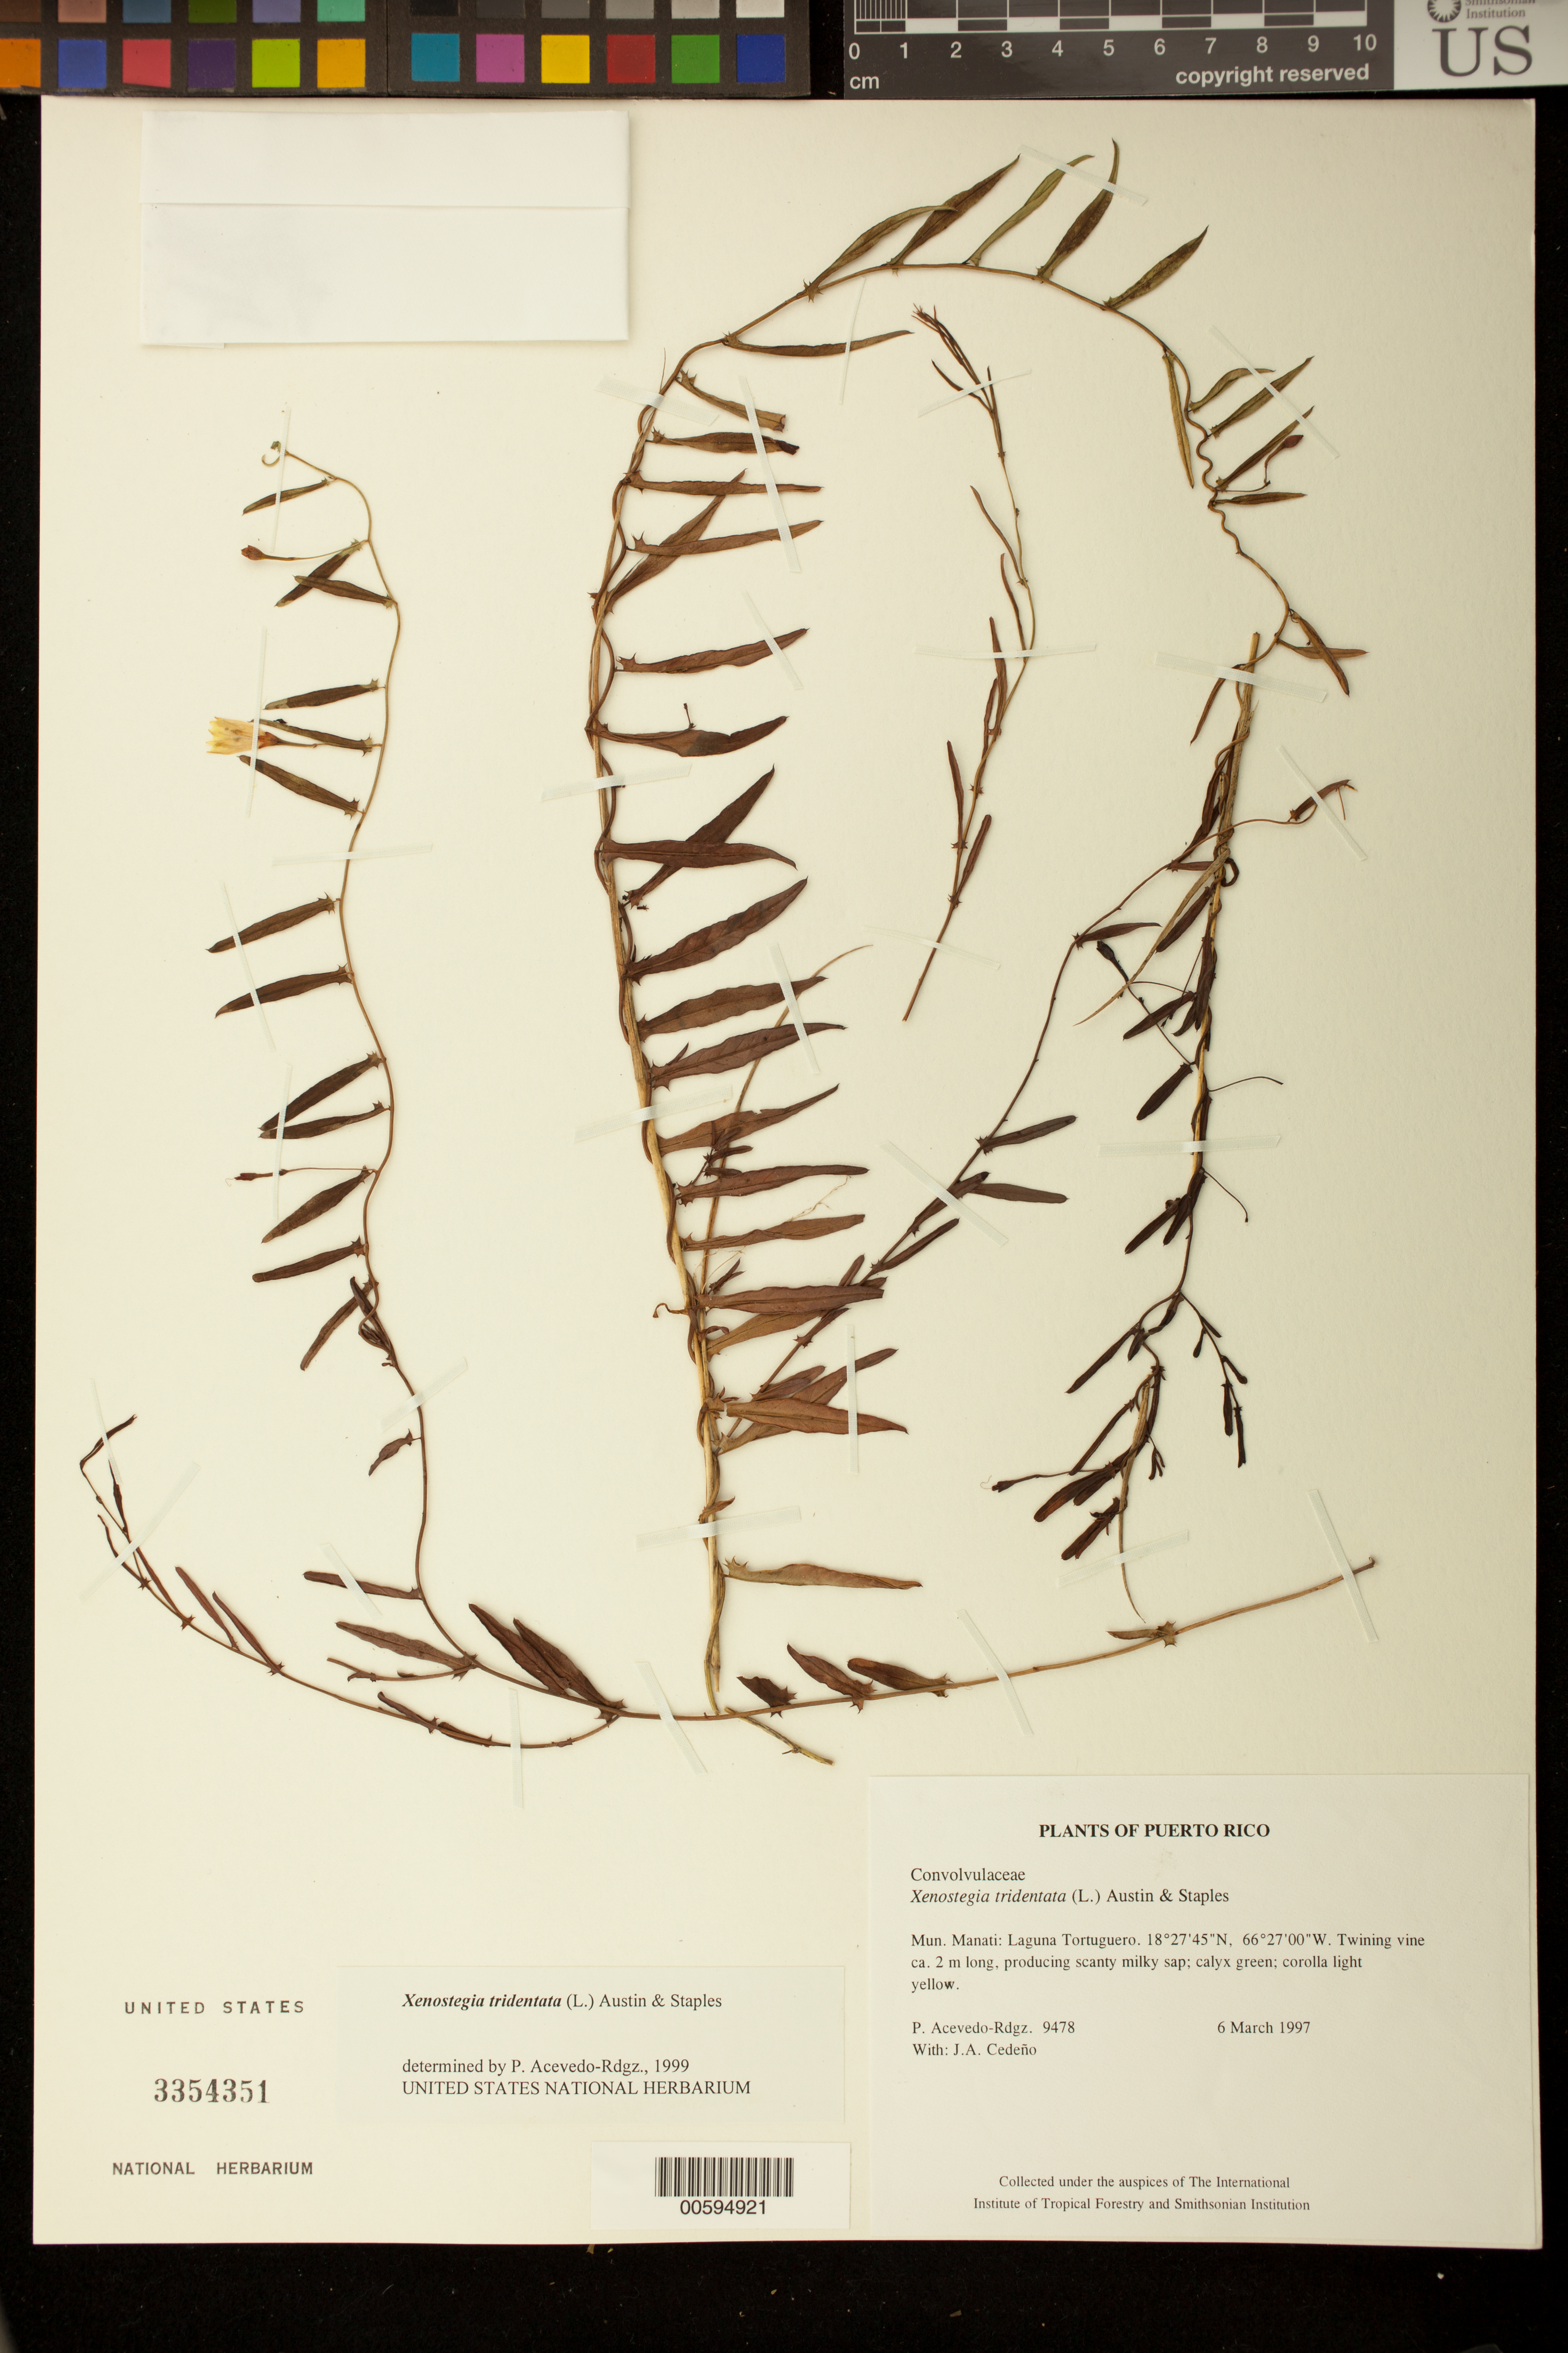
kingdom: Plantae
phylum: Tracheophyta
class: Magnoliopsida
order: Solanales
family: Convolvulaceae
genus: Xenostegia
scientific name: Xenostegia tridentata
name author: (L.) D.F. Austin & Staples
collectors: P. Acevedo-Rodr. & J. Cedeño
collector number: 9478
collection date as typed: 06 Mar 1997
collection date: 1997-03-06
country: Puerto Rico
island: Puerto Rico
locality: Mun Manati: Laguna Tortuguero.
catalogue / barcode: US 3354351